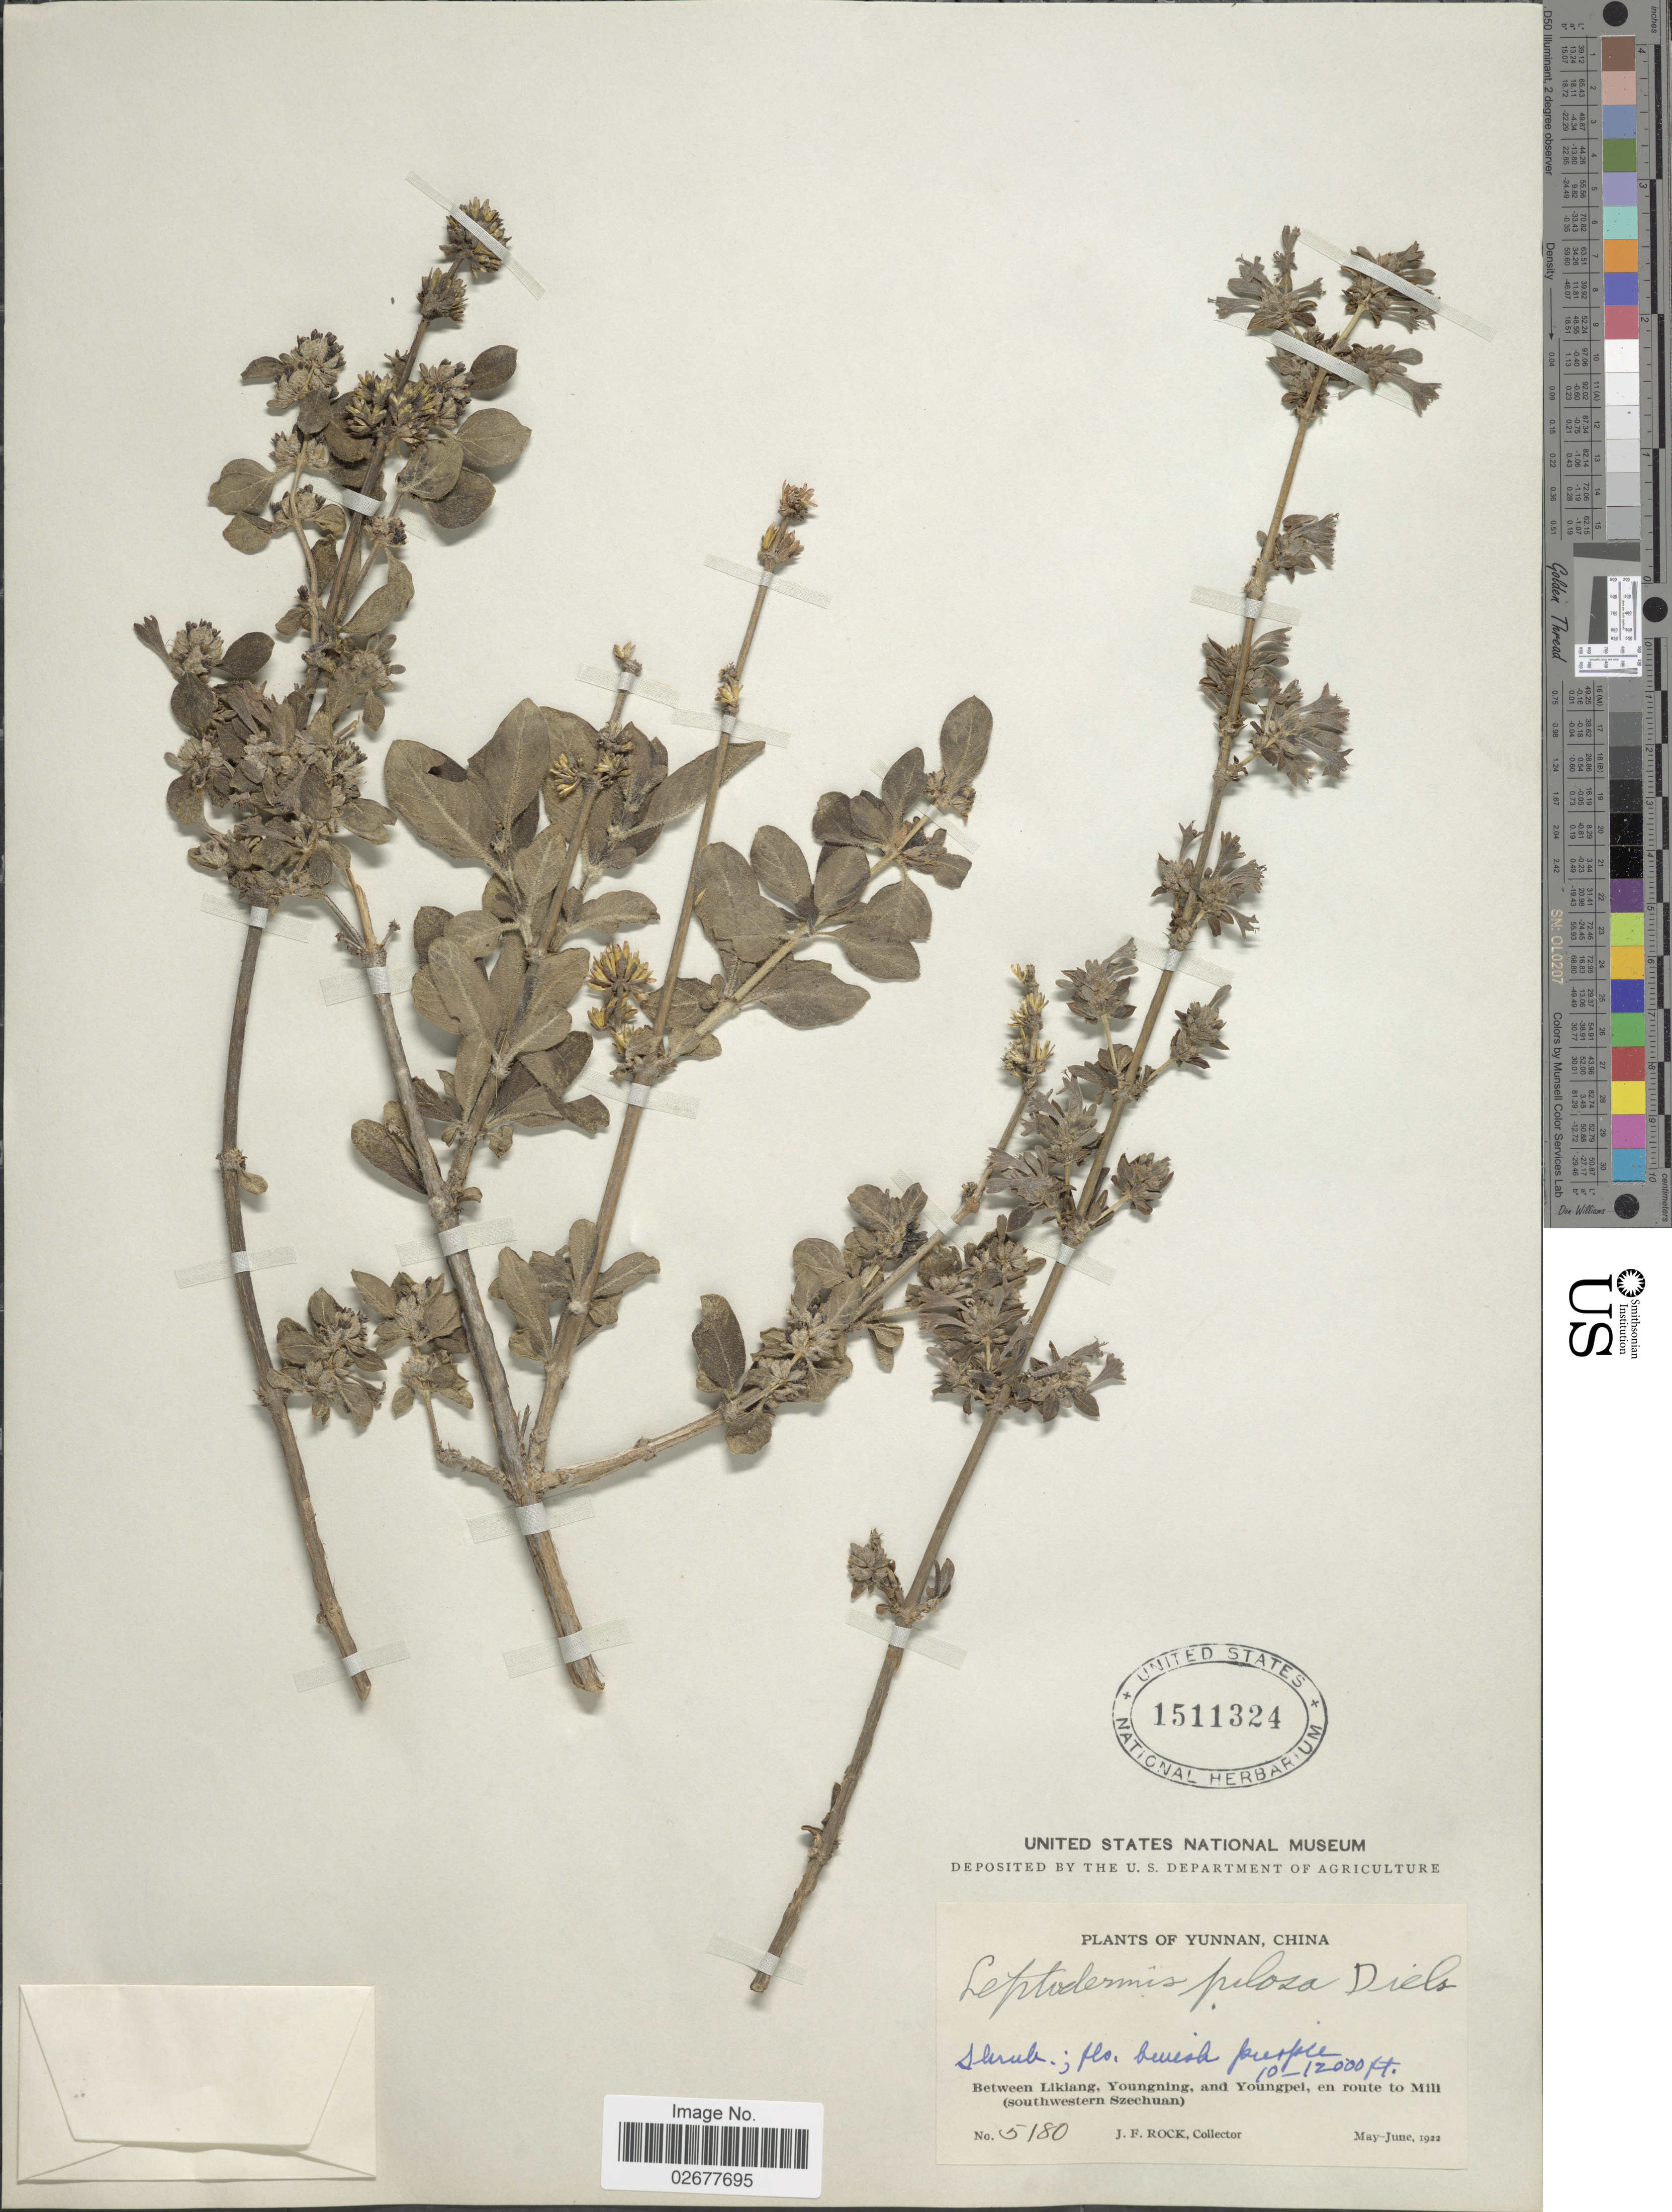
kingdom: Plantae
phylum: Tracheophyta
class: Magnoliopsida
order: Gentianales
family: Rubiaceae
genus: Leptodermis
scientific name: Leptodermis pilosa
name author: Diels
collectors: J. Rock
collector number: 5180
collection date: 1922-05/1922-06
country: China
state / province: Yunnan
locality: Between Likiang, Youngning, and Youngpei, en route to Mili (southwestern Szechuan).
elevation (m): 3048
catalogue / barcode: US 1511324